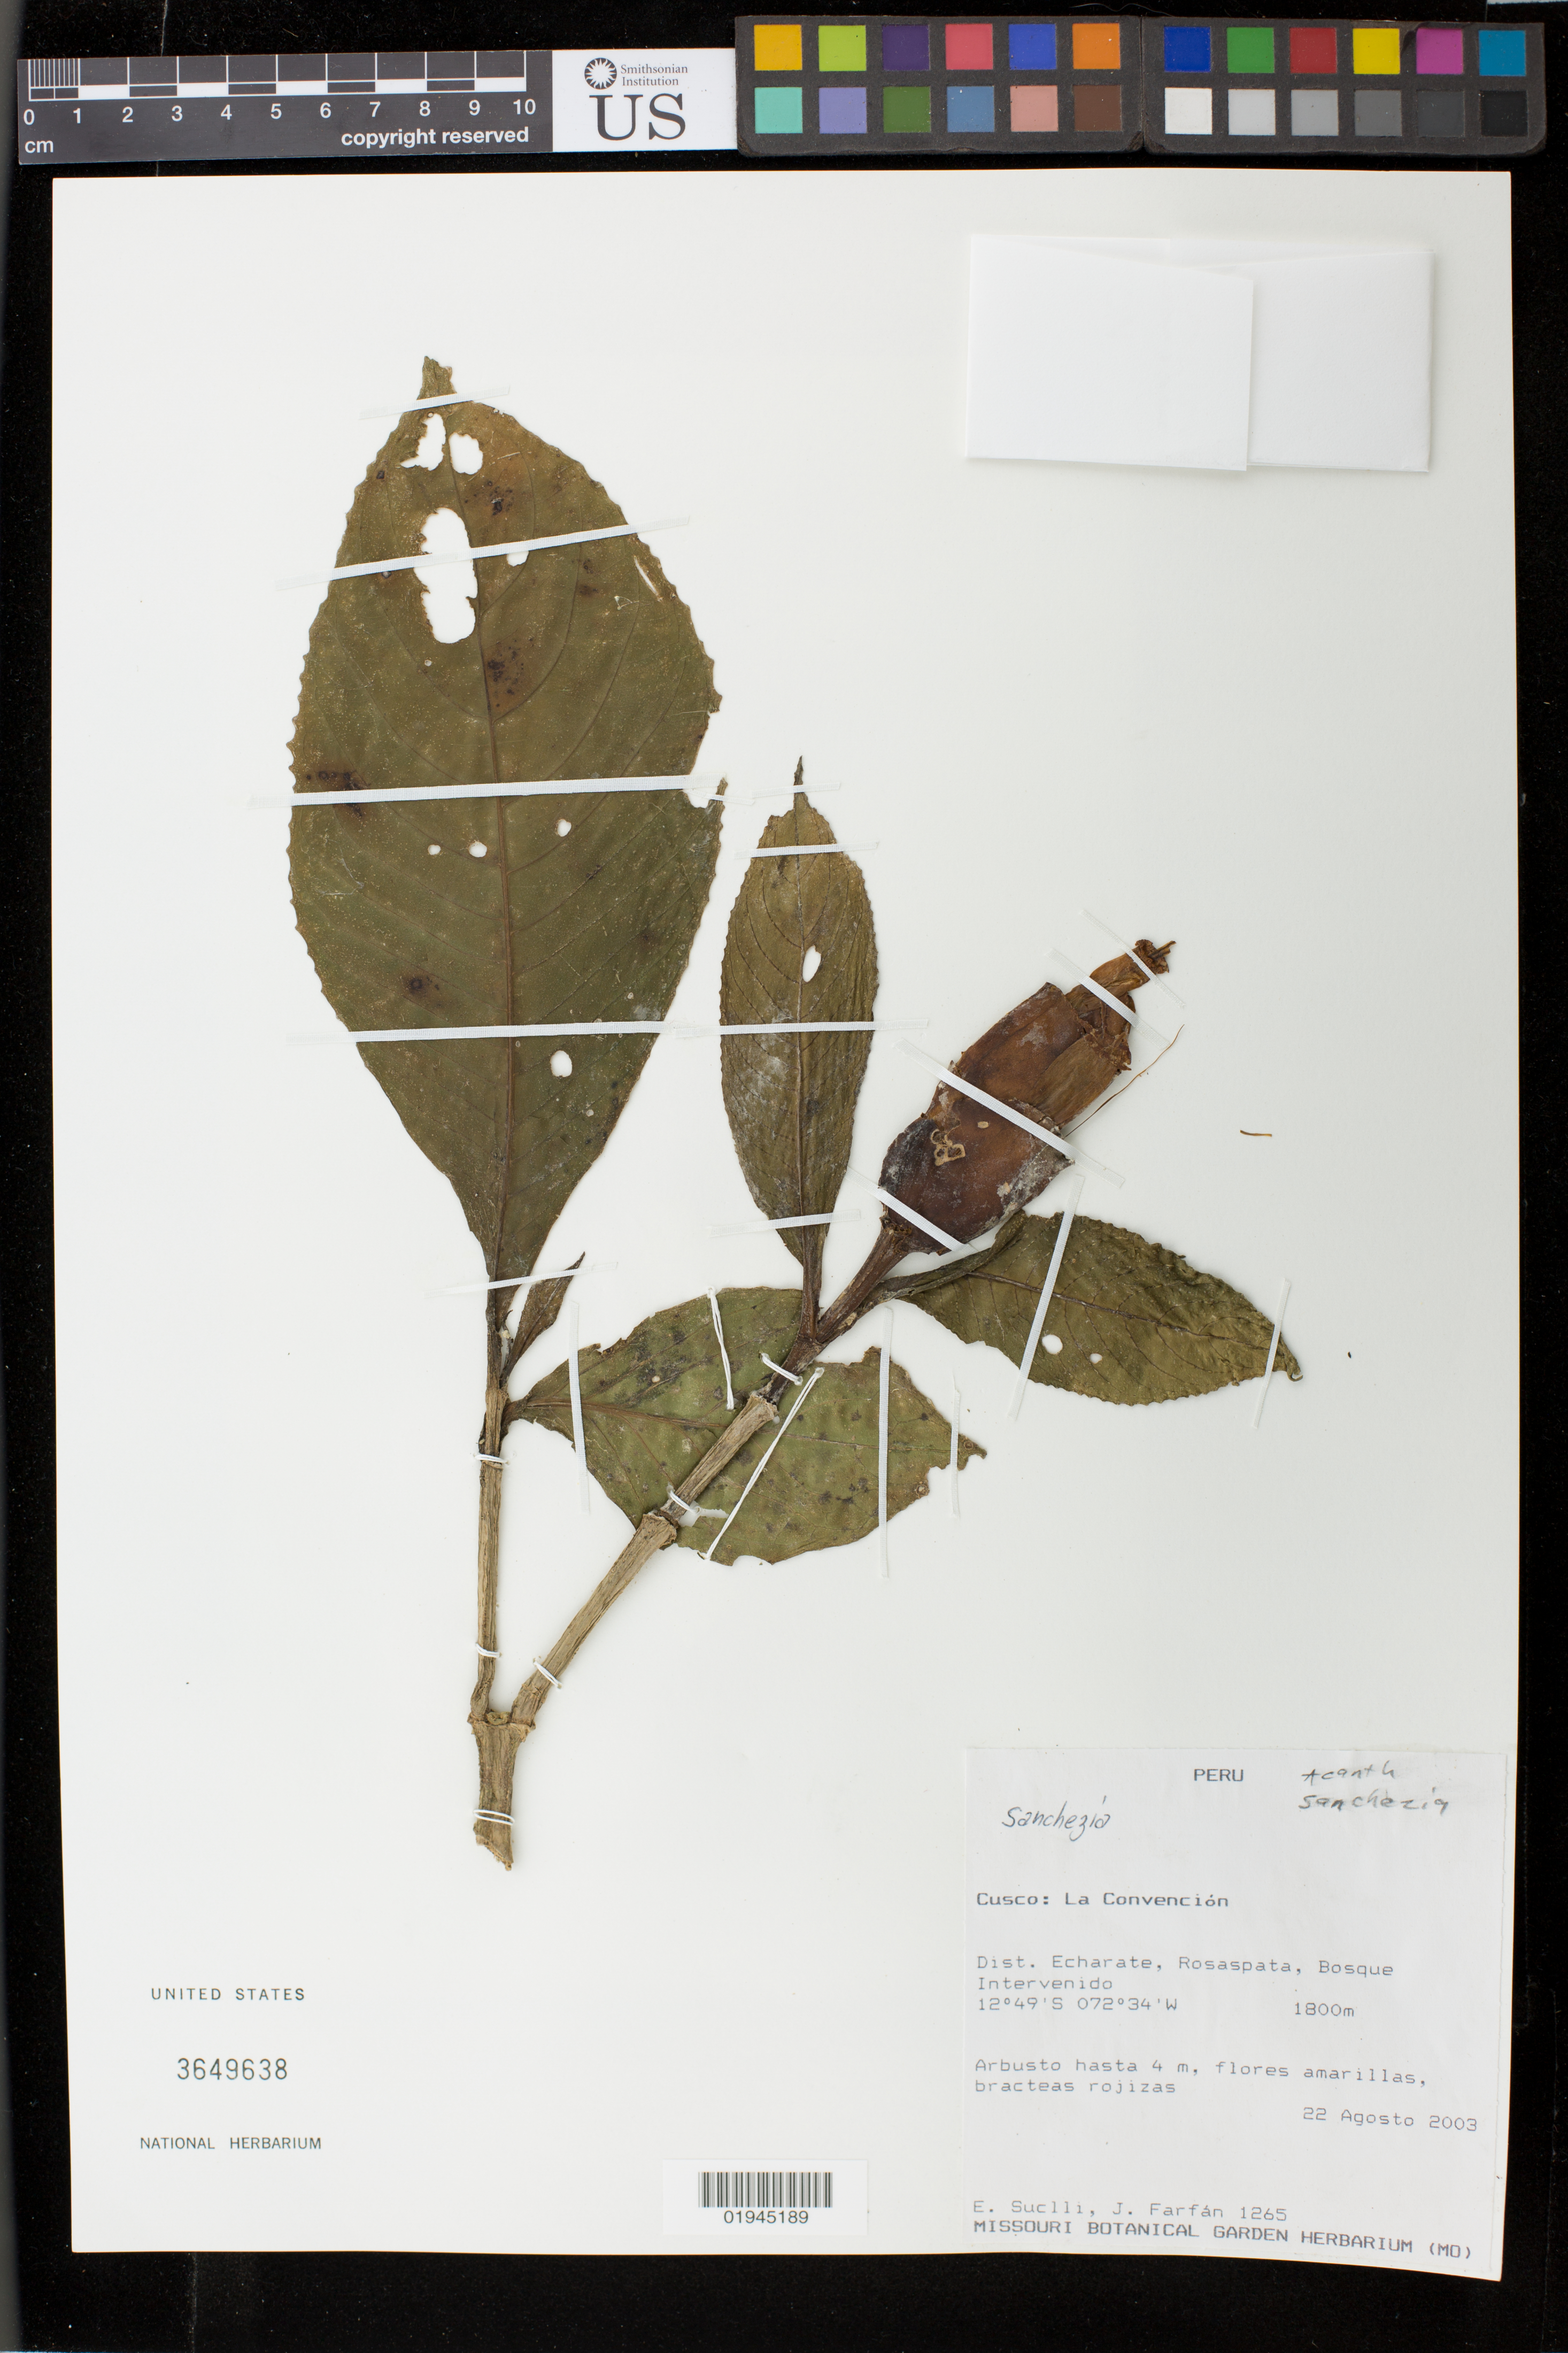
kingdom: Plantae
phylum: Tracheophyta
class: Magnoliopsida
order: Lamiales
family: Acanthaceae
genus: Sanchezia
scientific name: Sanchezia oblonga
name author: Ruiz & Pav.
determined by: Azevedo, Igor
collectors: E. Suclli & J. Farfán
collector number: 1265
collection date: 2003-08-22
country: Peru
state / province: Cusco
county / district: La Convención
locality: La Convencion. Rosaspata. Bosque Intervenido.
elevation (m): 1800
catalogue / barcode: US 3649638